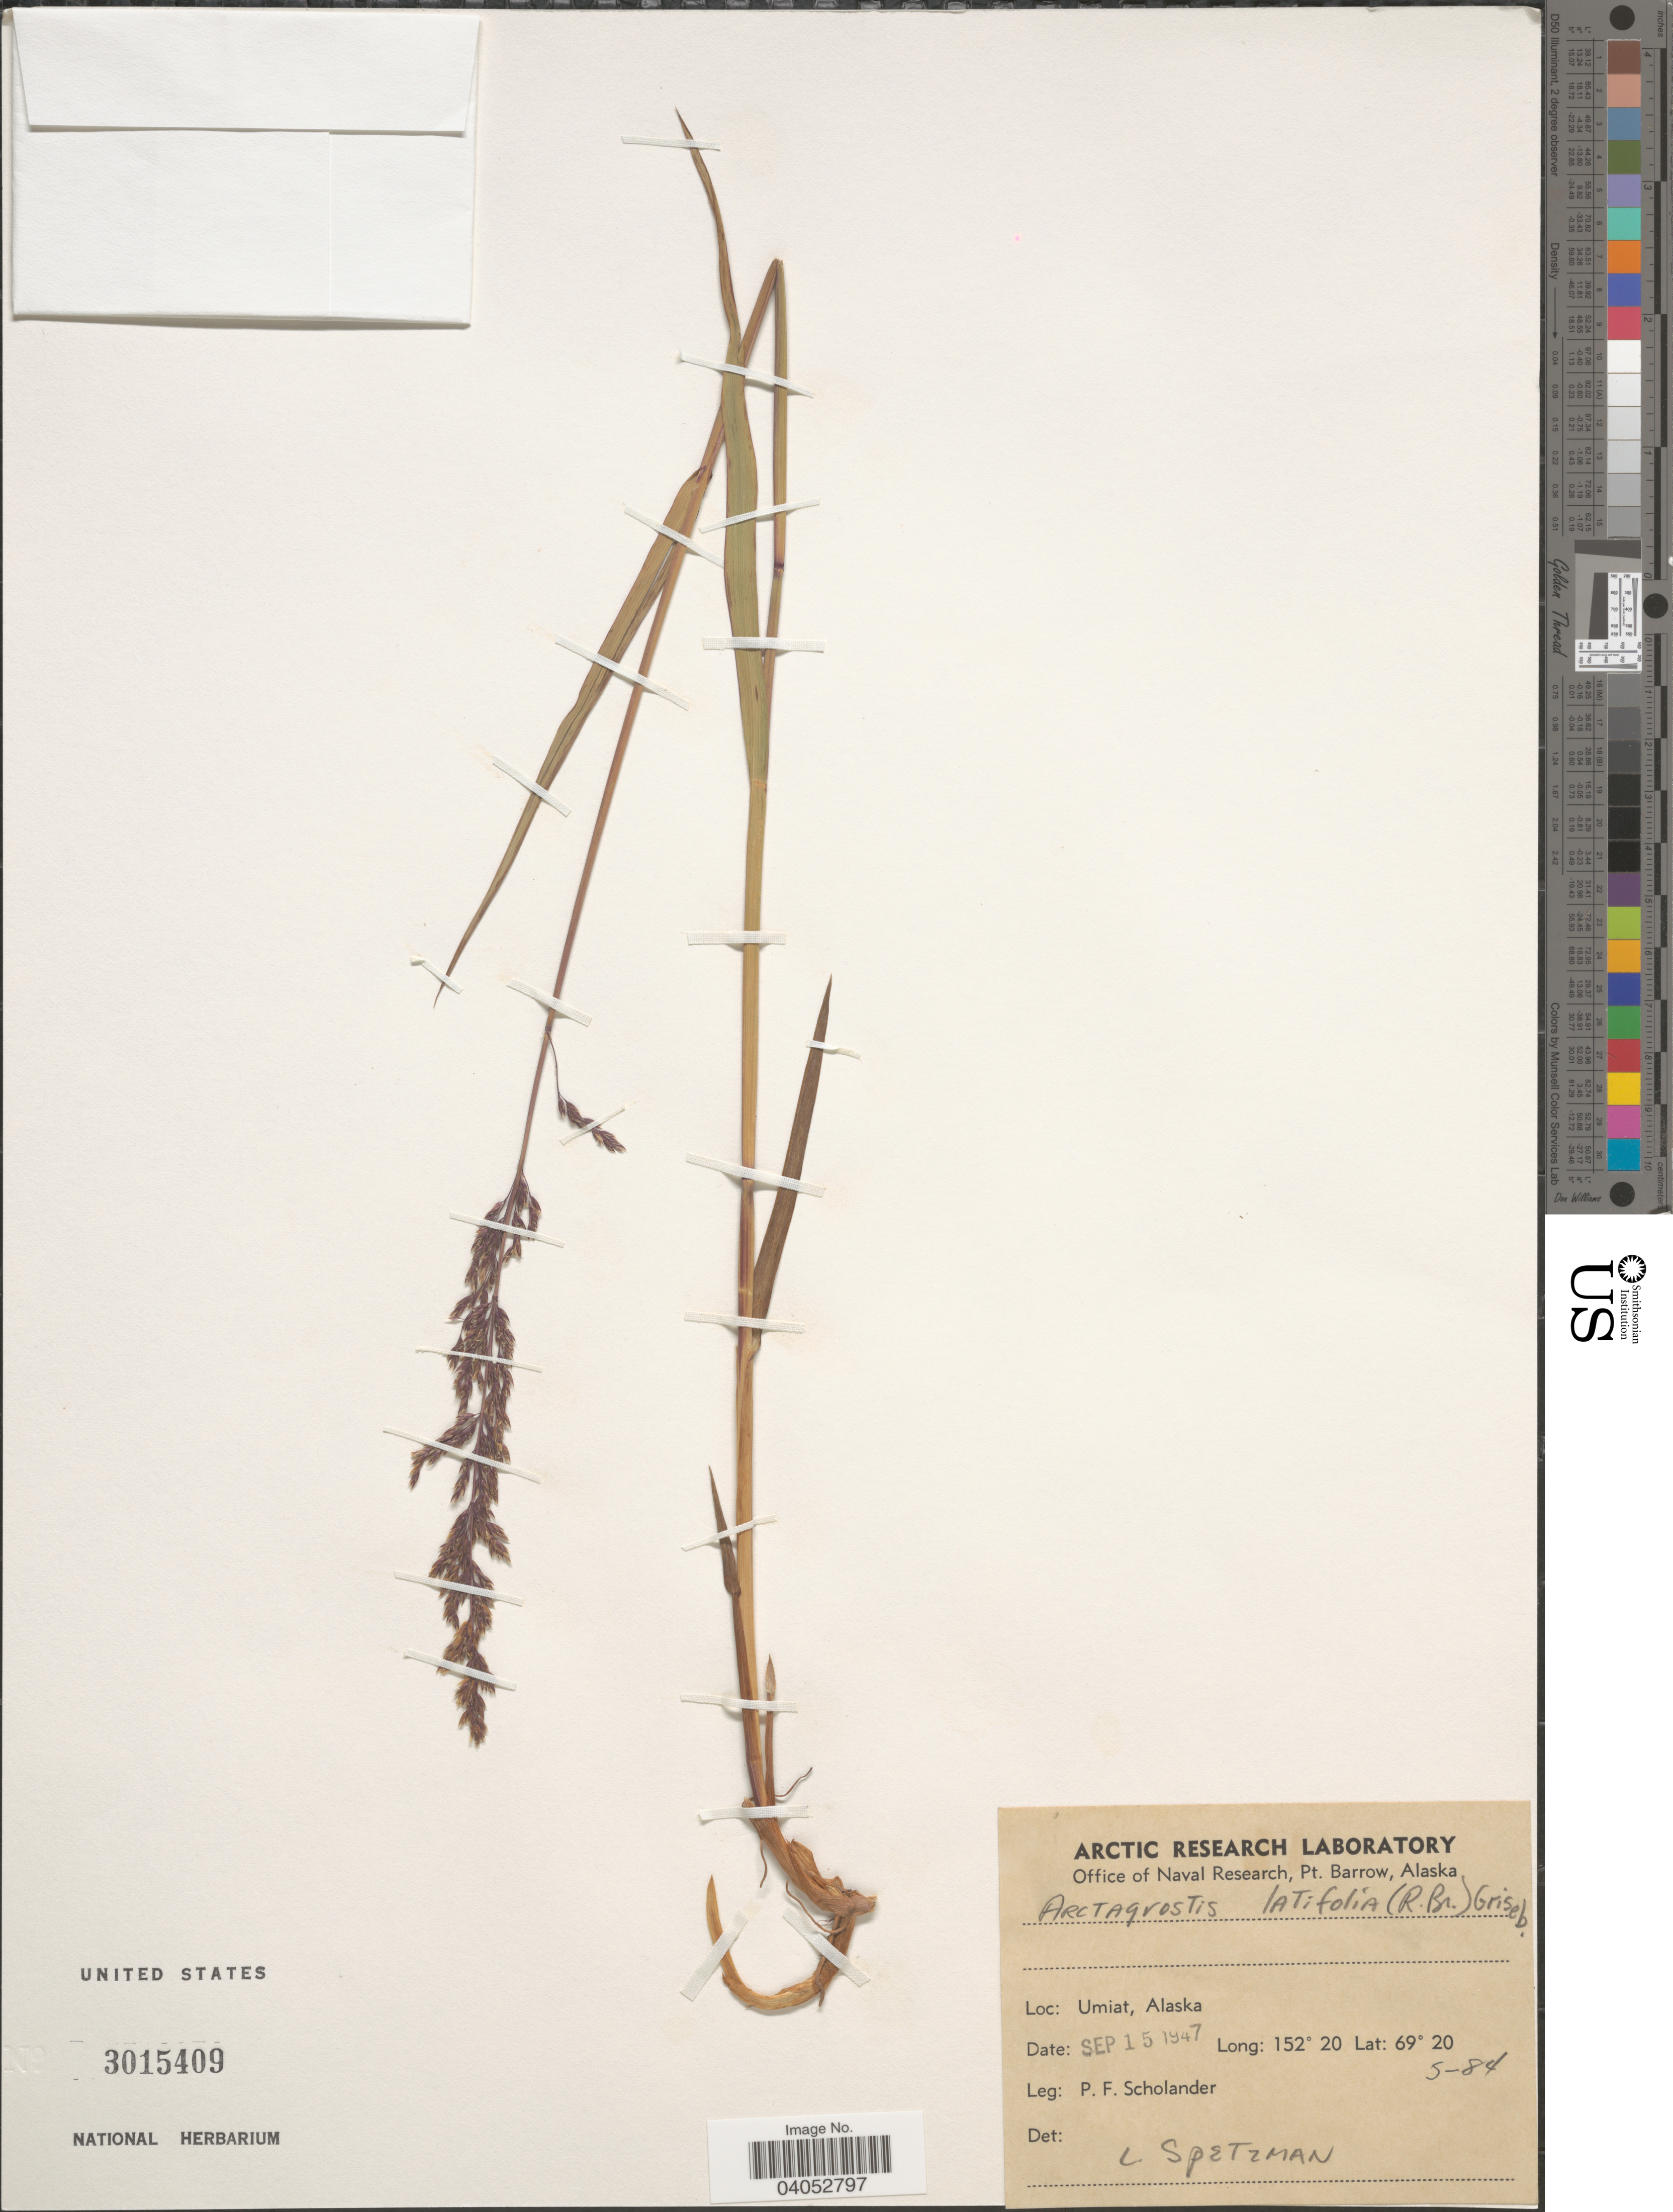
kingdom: Plantae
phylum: Tracheophyta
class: Liliopsida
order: Poales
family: Poaceae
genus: Arctagrostis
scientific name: Arctagrostis latifolia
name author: (R. Br.) Griseb.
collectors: P. Scholander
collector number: S-84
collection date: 1947-09-15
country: United States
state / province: Alaska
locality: Umiat.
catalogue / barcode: US 3015409